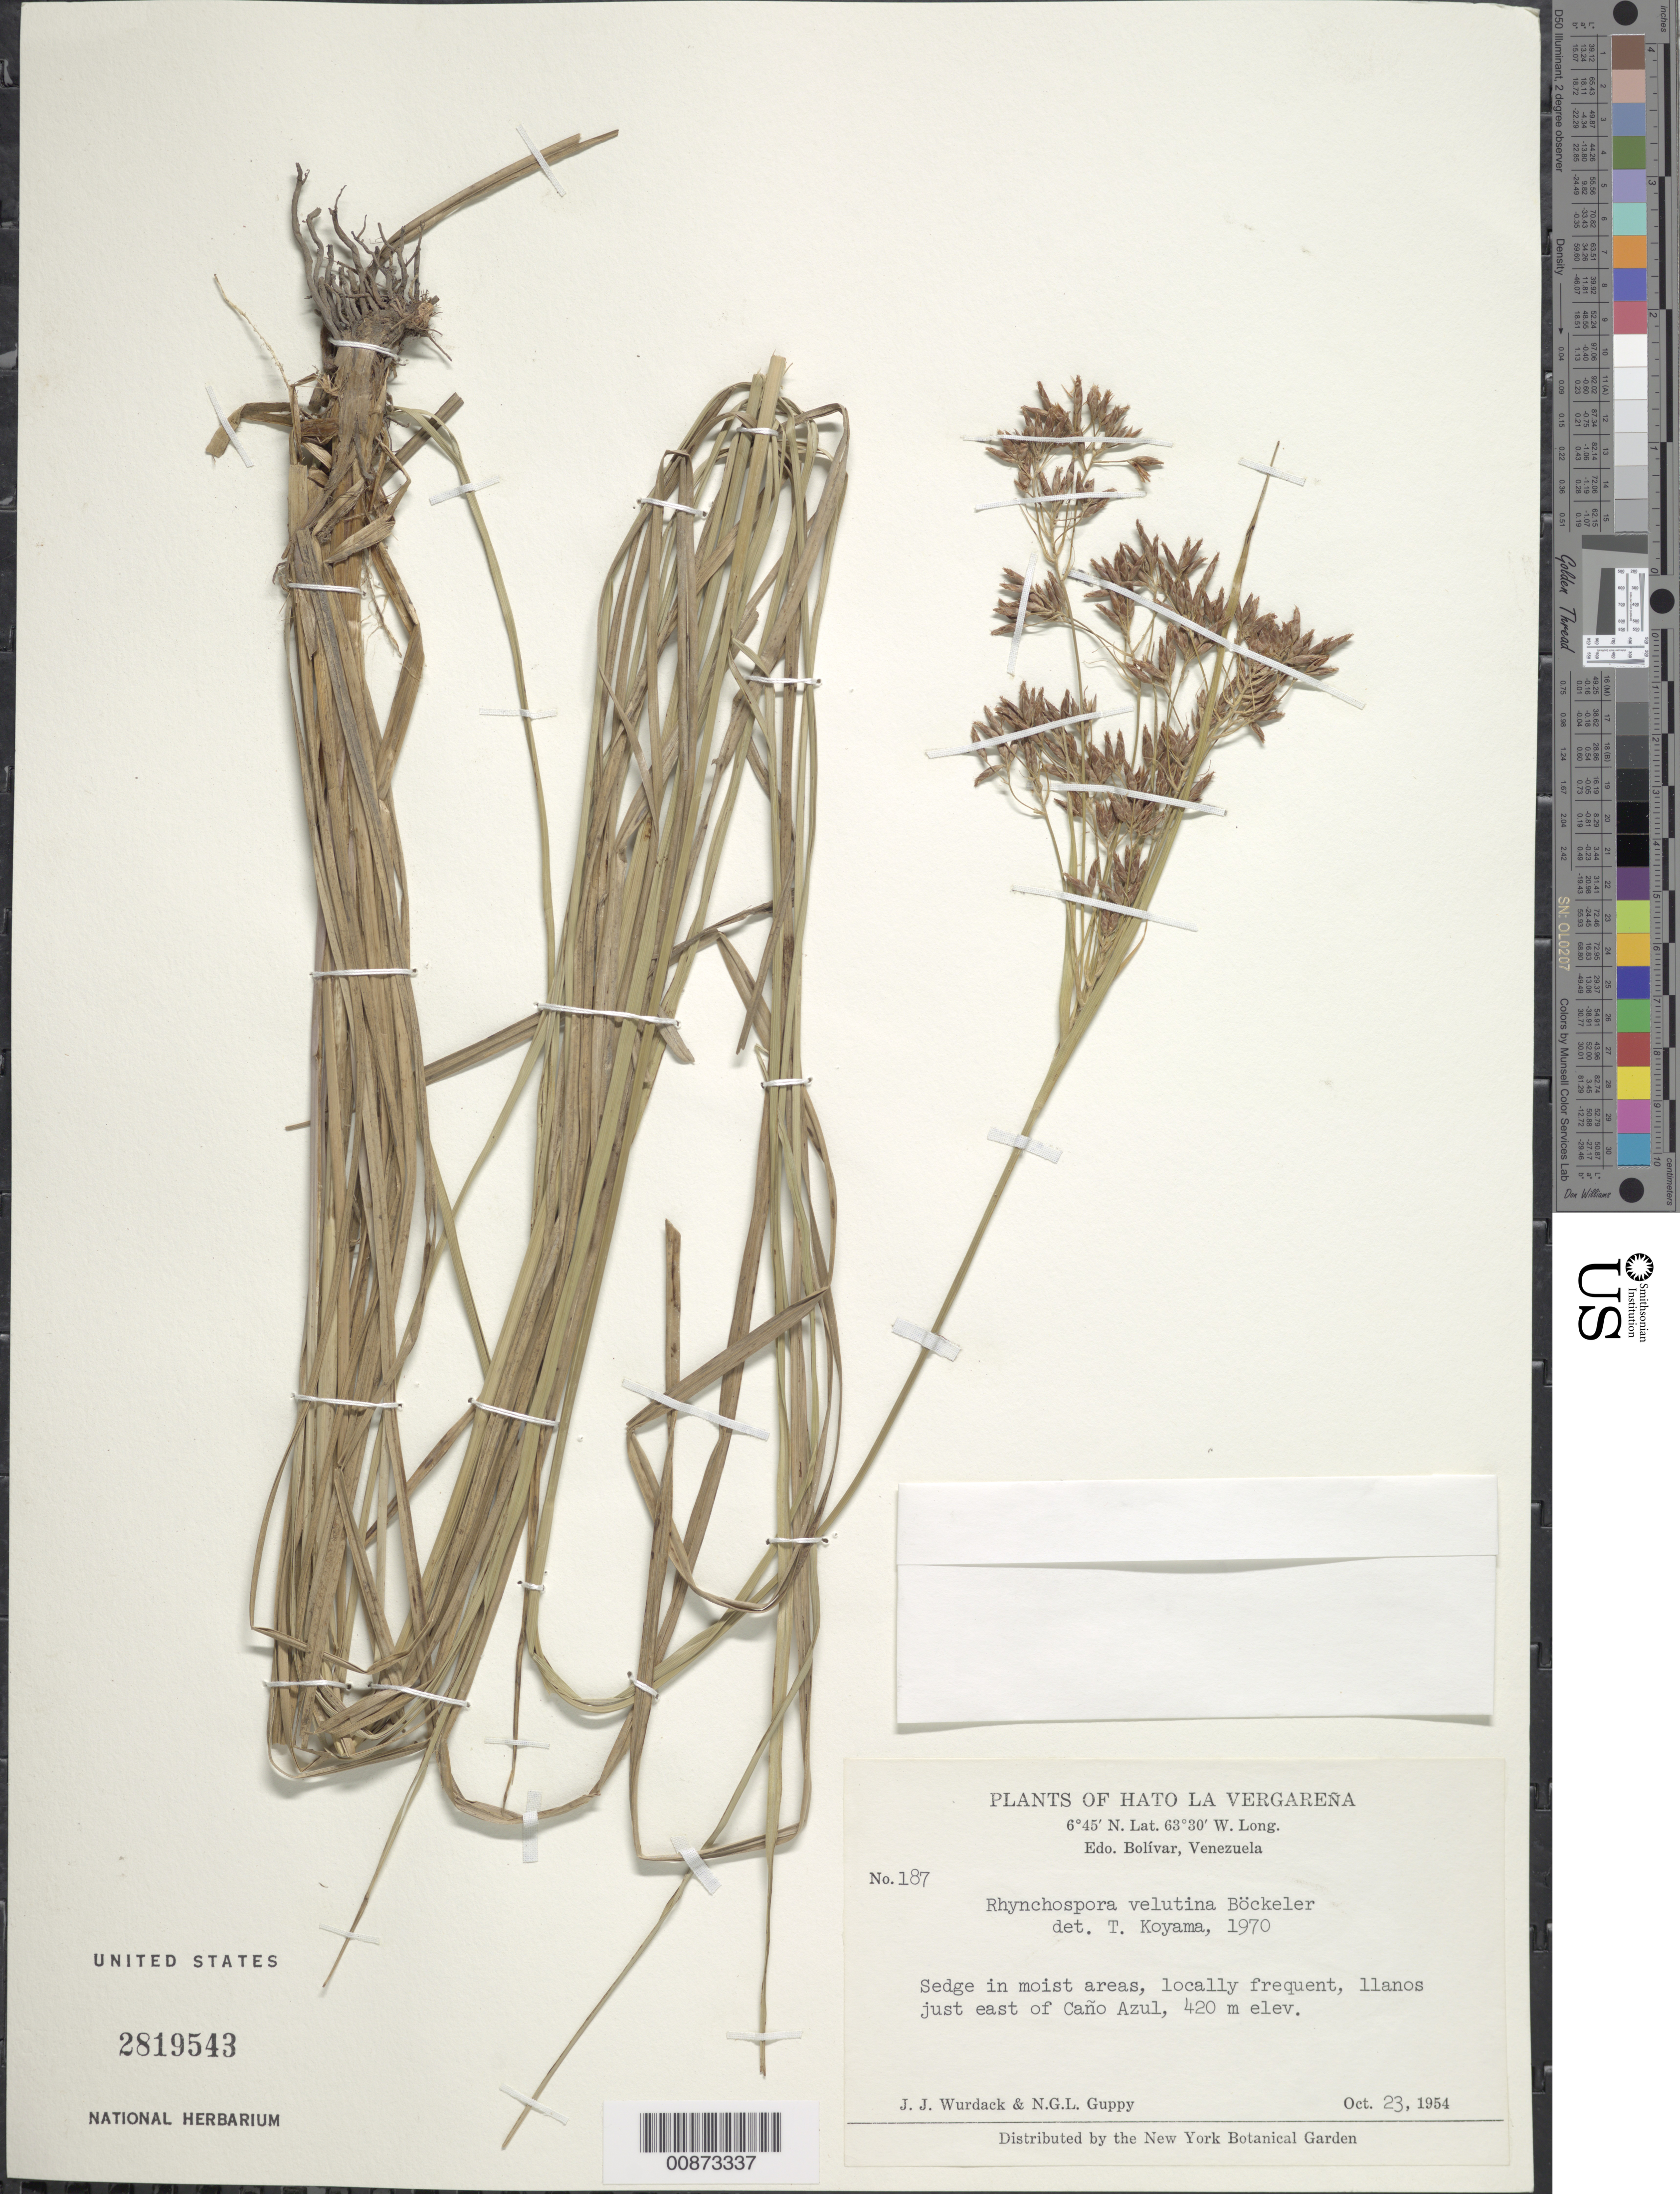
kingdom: Plantae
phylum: Tracheophyta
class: Liliopsida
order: Poales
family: Cyperaceae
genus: Rhynchospora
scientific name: Rhynchospora velutina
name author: (Kunth) Boeckeler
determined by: Koyama, Tetsuo M.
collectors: J. J. Wurdack & N. Guppy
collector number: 187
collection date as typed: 23-Oct-54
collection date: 1954-10-23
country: Venezuela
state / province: Bolívar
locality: Caño Azul, just E of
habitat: Llanos, in moist areas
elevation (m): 420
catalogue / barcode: US 2819543